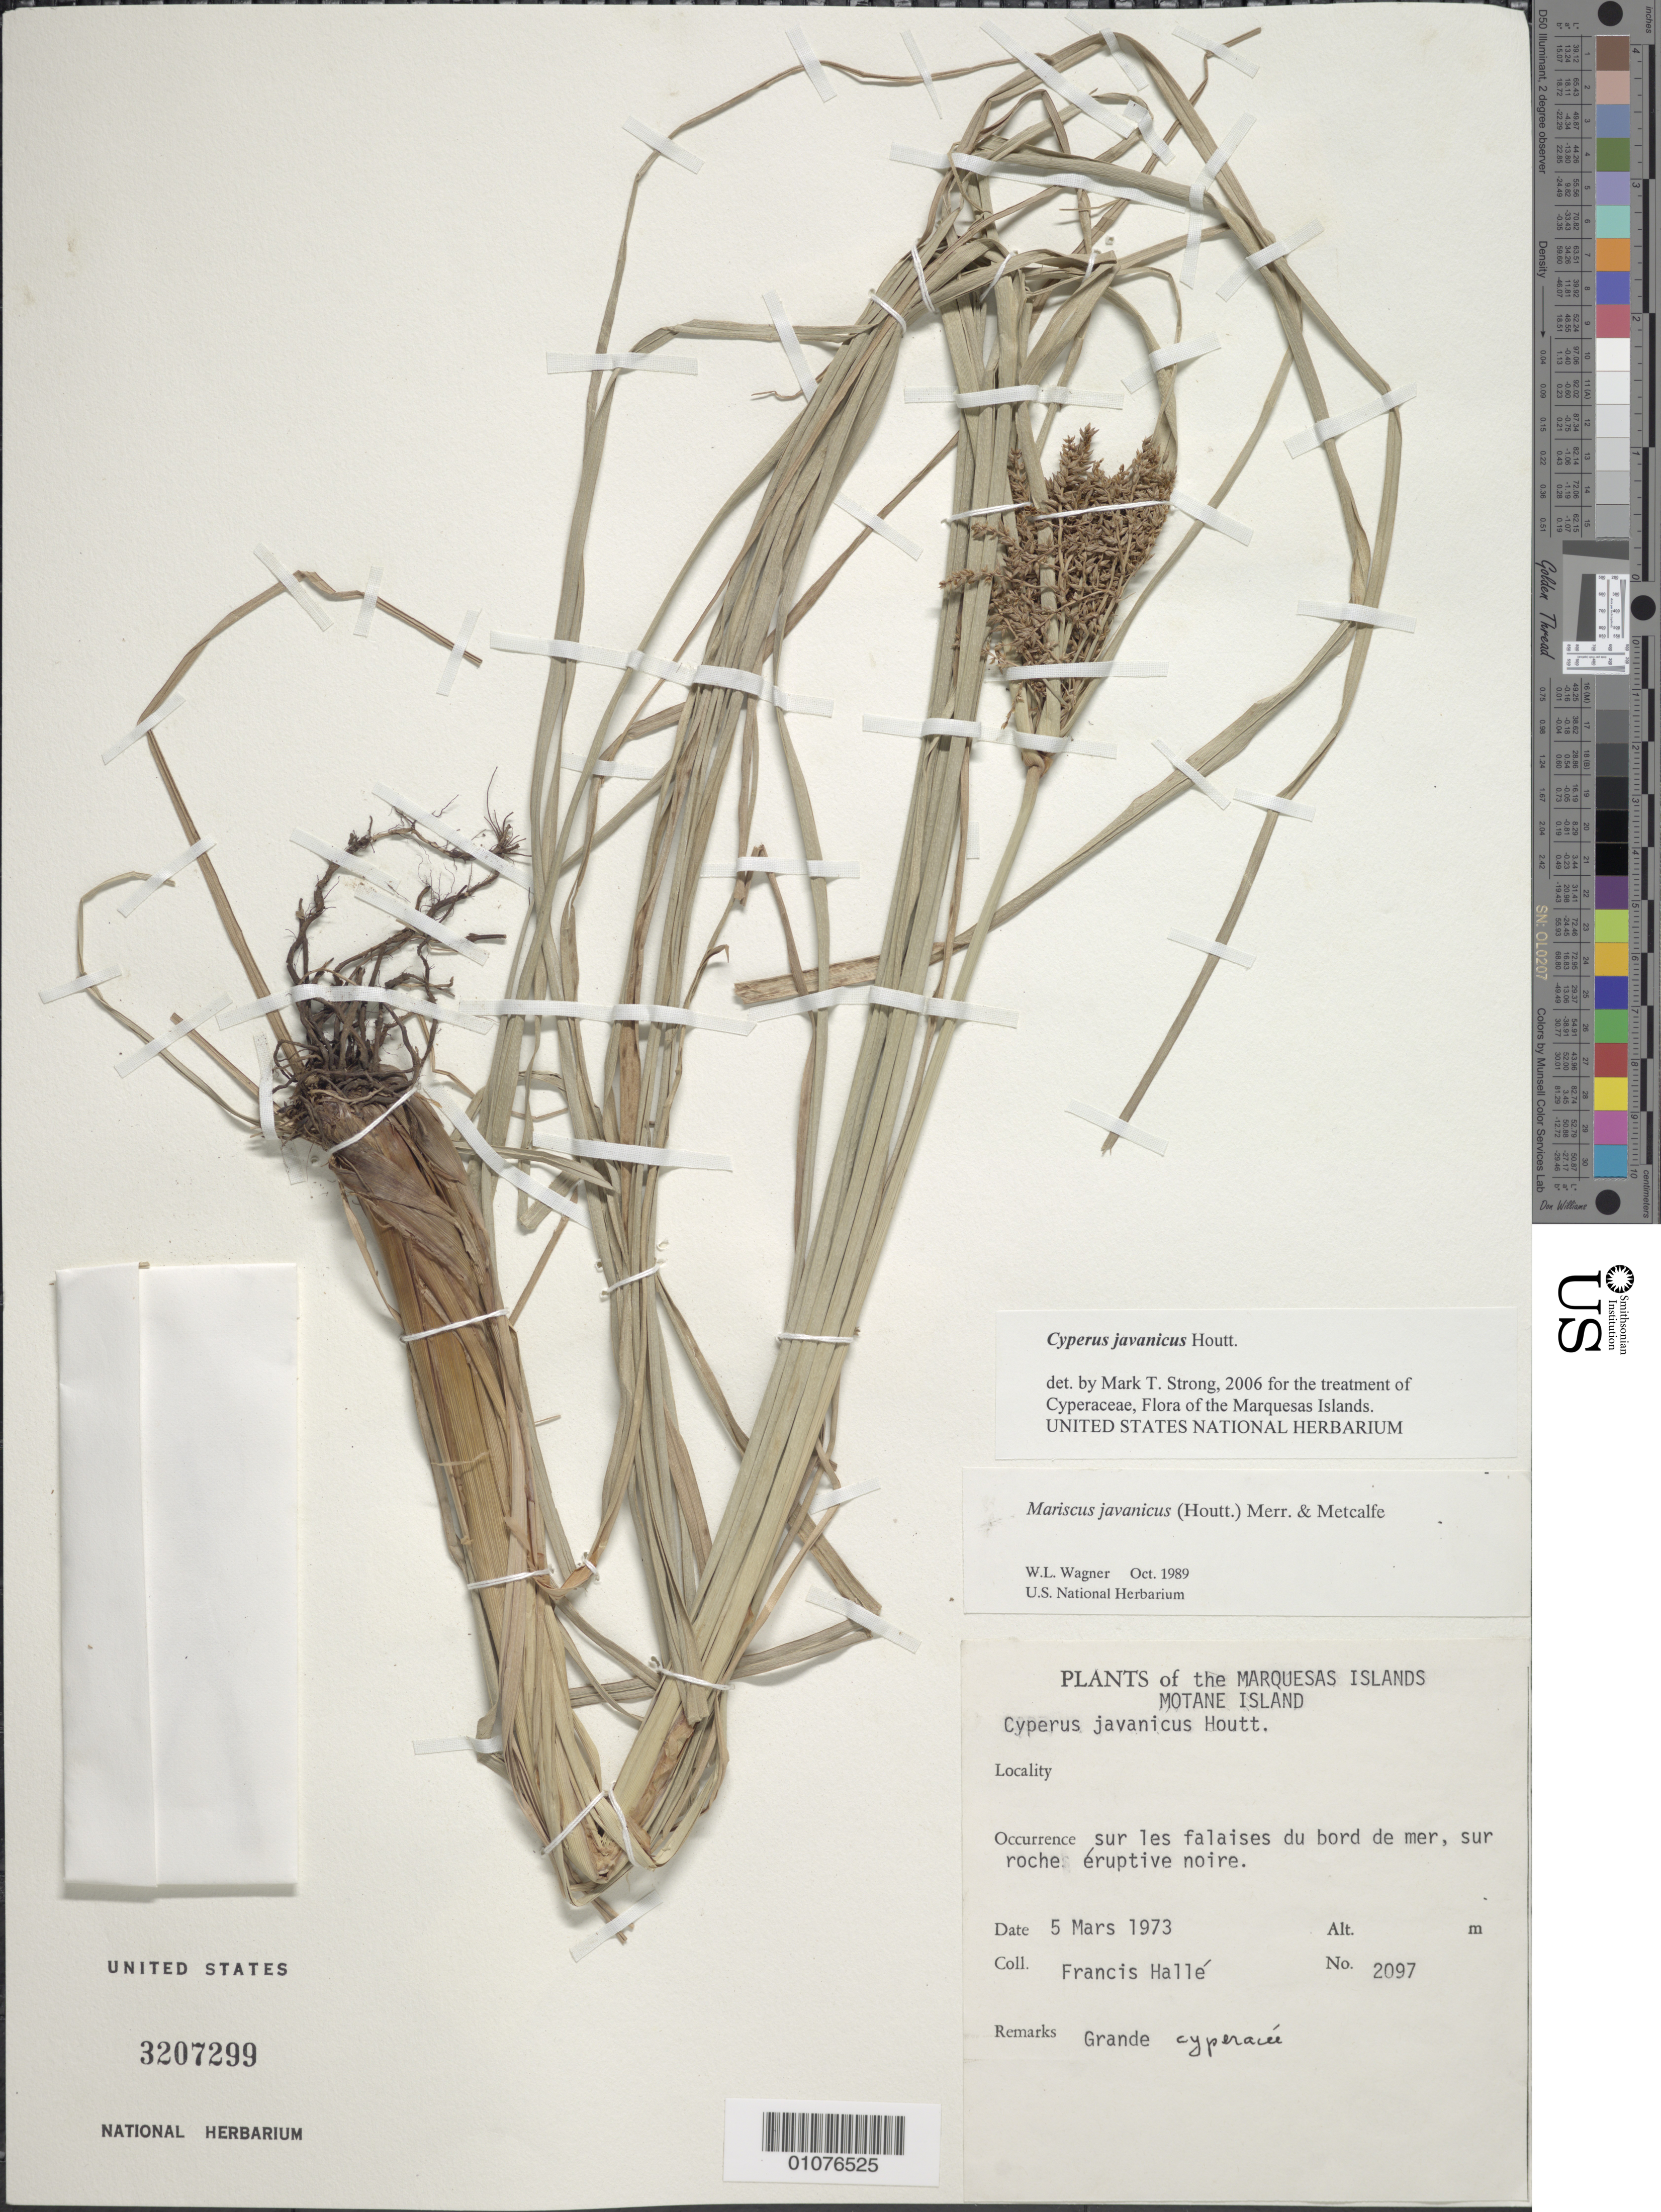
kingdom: Plantae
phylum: Tracheophyta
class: Liliopsida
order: Poales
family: Cyperaceae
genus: Cyperus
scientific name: Cyperus javanicus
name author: Houtt.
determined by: Strong, M. T., (US), Smithsonian Institution - National Museum of Natural History (UNITED STATES)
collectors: F. Hallé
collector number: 2097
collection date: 1973-03-05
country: French Polynesia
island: Mohotani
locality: Sur les falaises du bord de mer, sur roche éruptive noire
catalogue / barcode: US 3207299